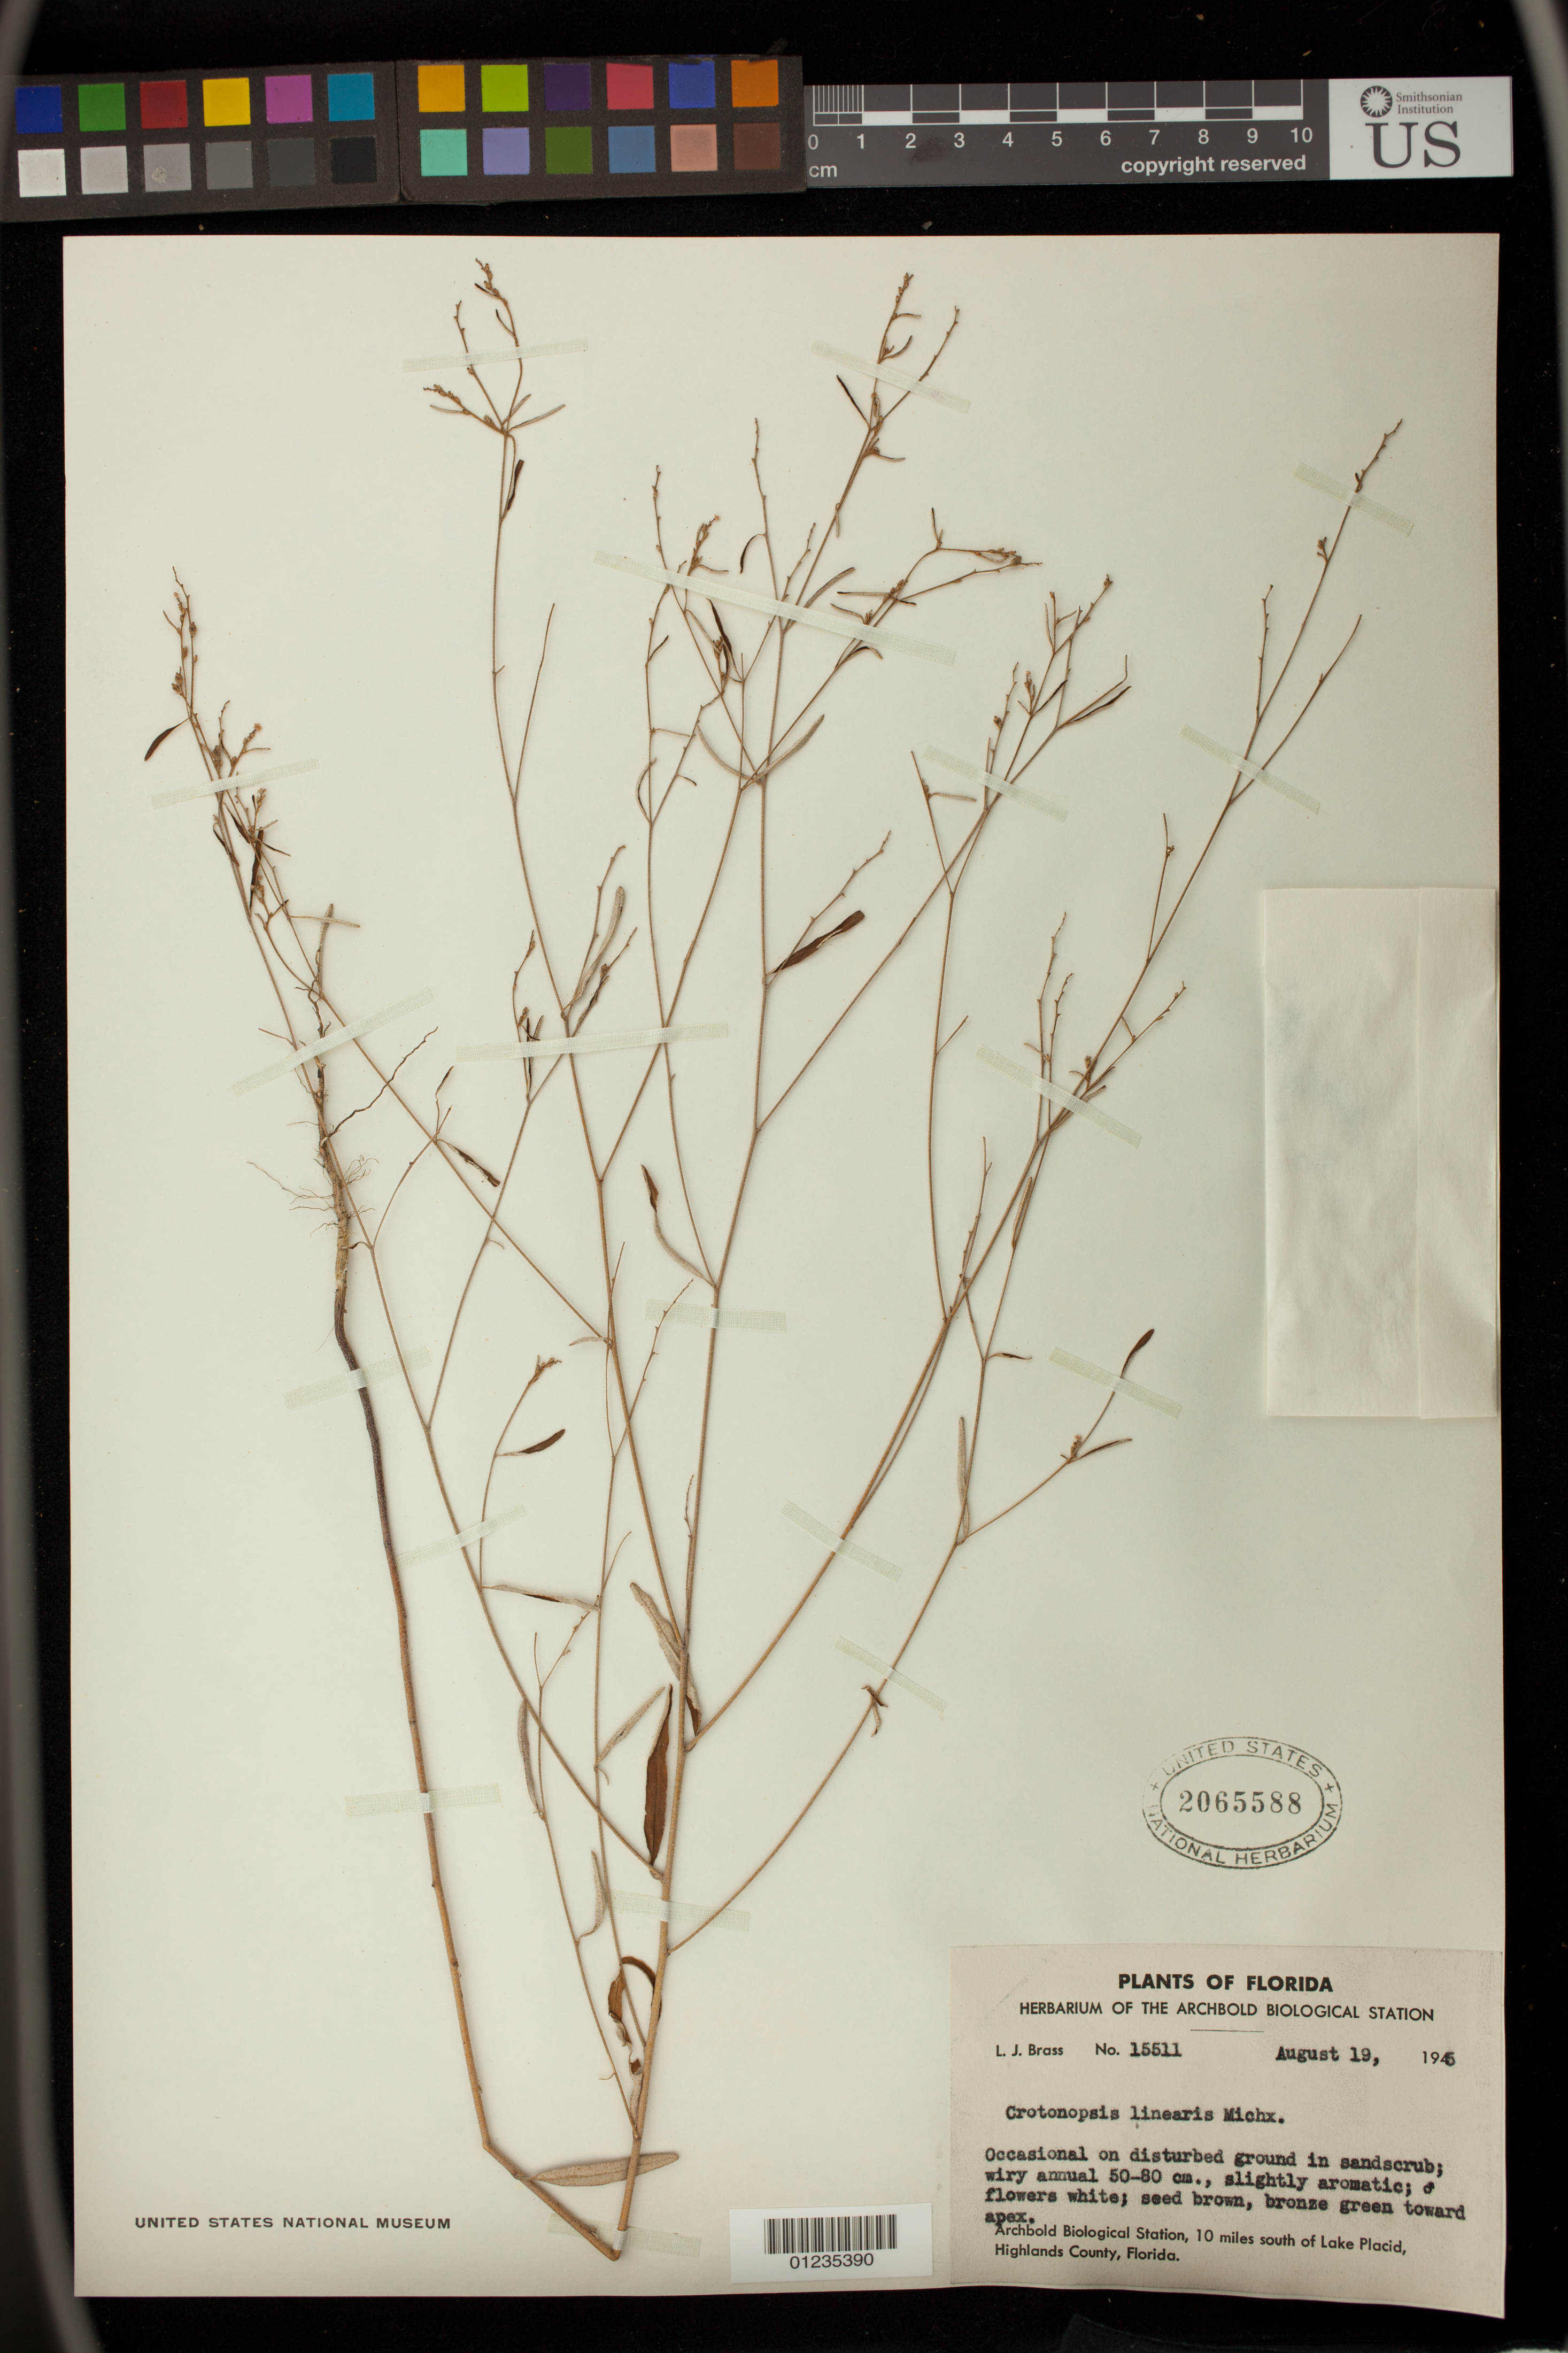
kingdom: Plantae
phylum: Tracheophyta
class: Magnoliopsida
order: Malpighiales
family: Euphorbiaceae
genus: Crotonopsis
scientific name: Crotonopsis linearis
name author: Michx.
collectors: L. J. Brass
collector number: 15511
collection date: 1945-08-19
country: United States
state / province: Florida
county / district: Highlands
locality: Archbold Biologicl Station, 10 miles south of Lake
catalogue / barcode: US 2065588